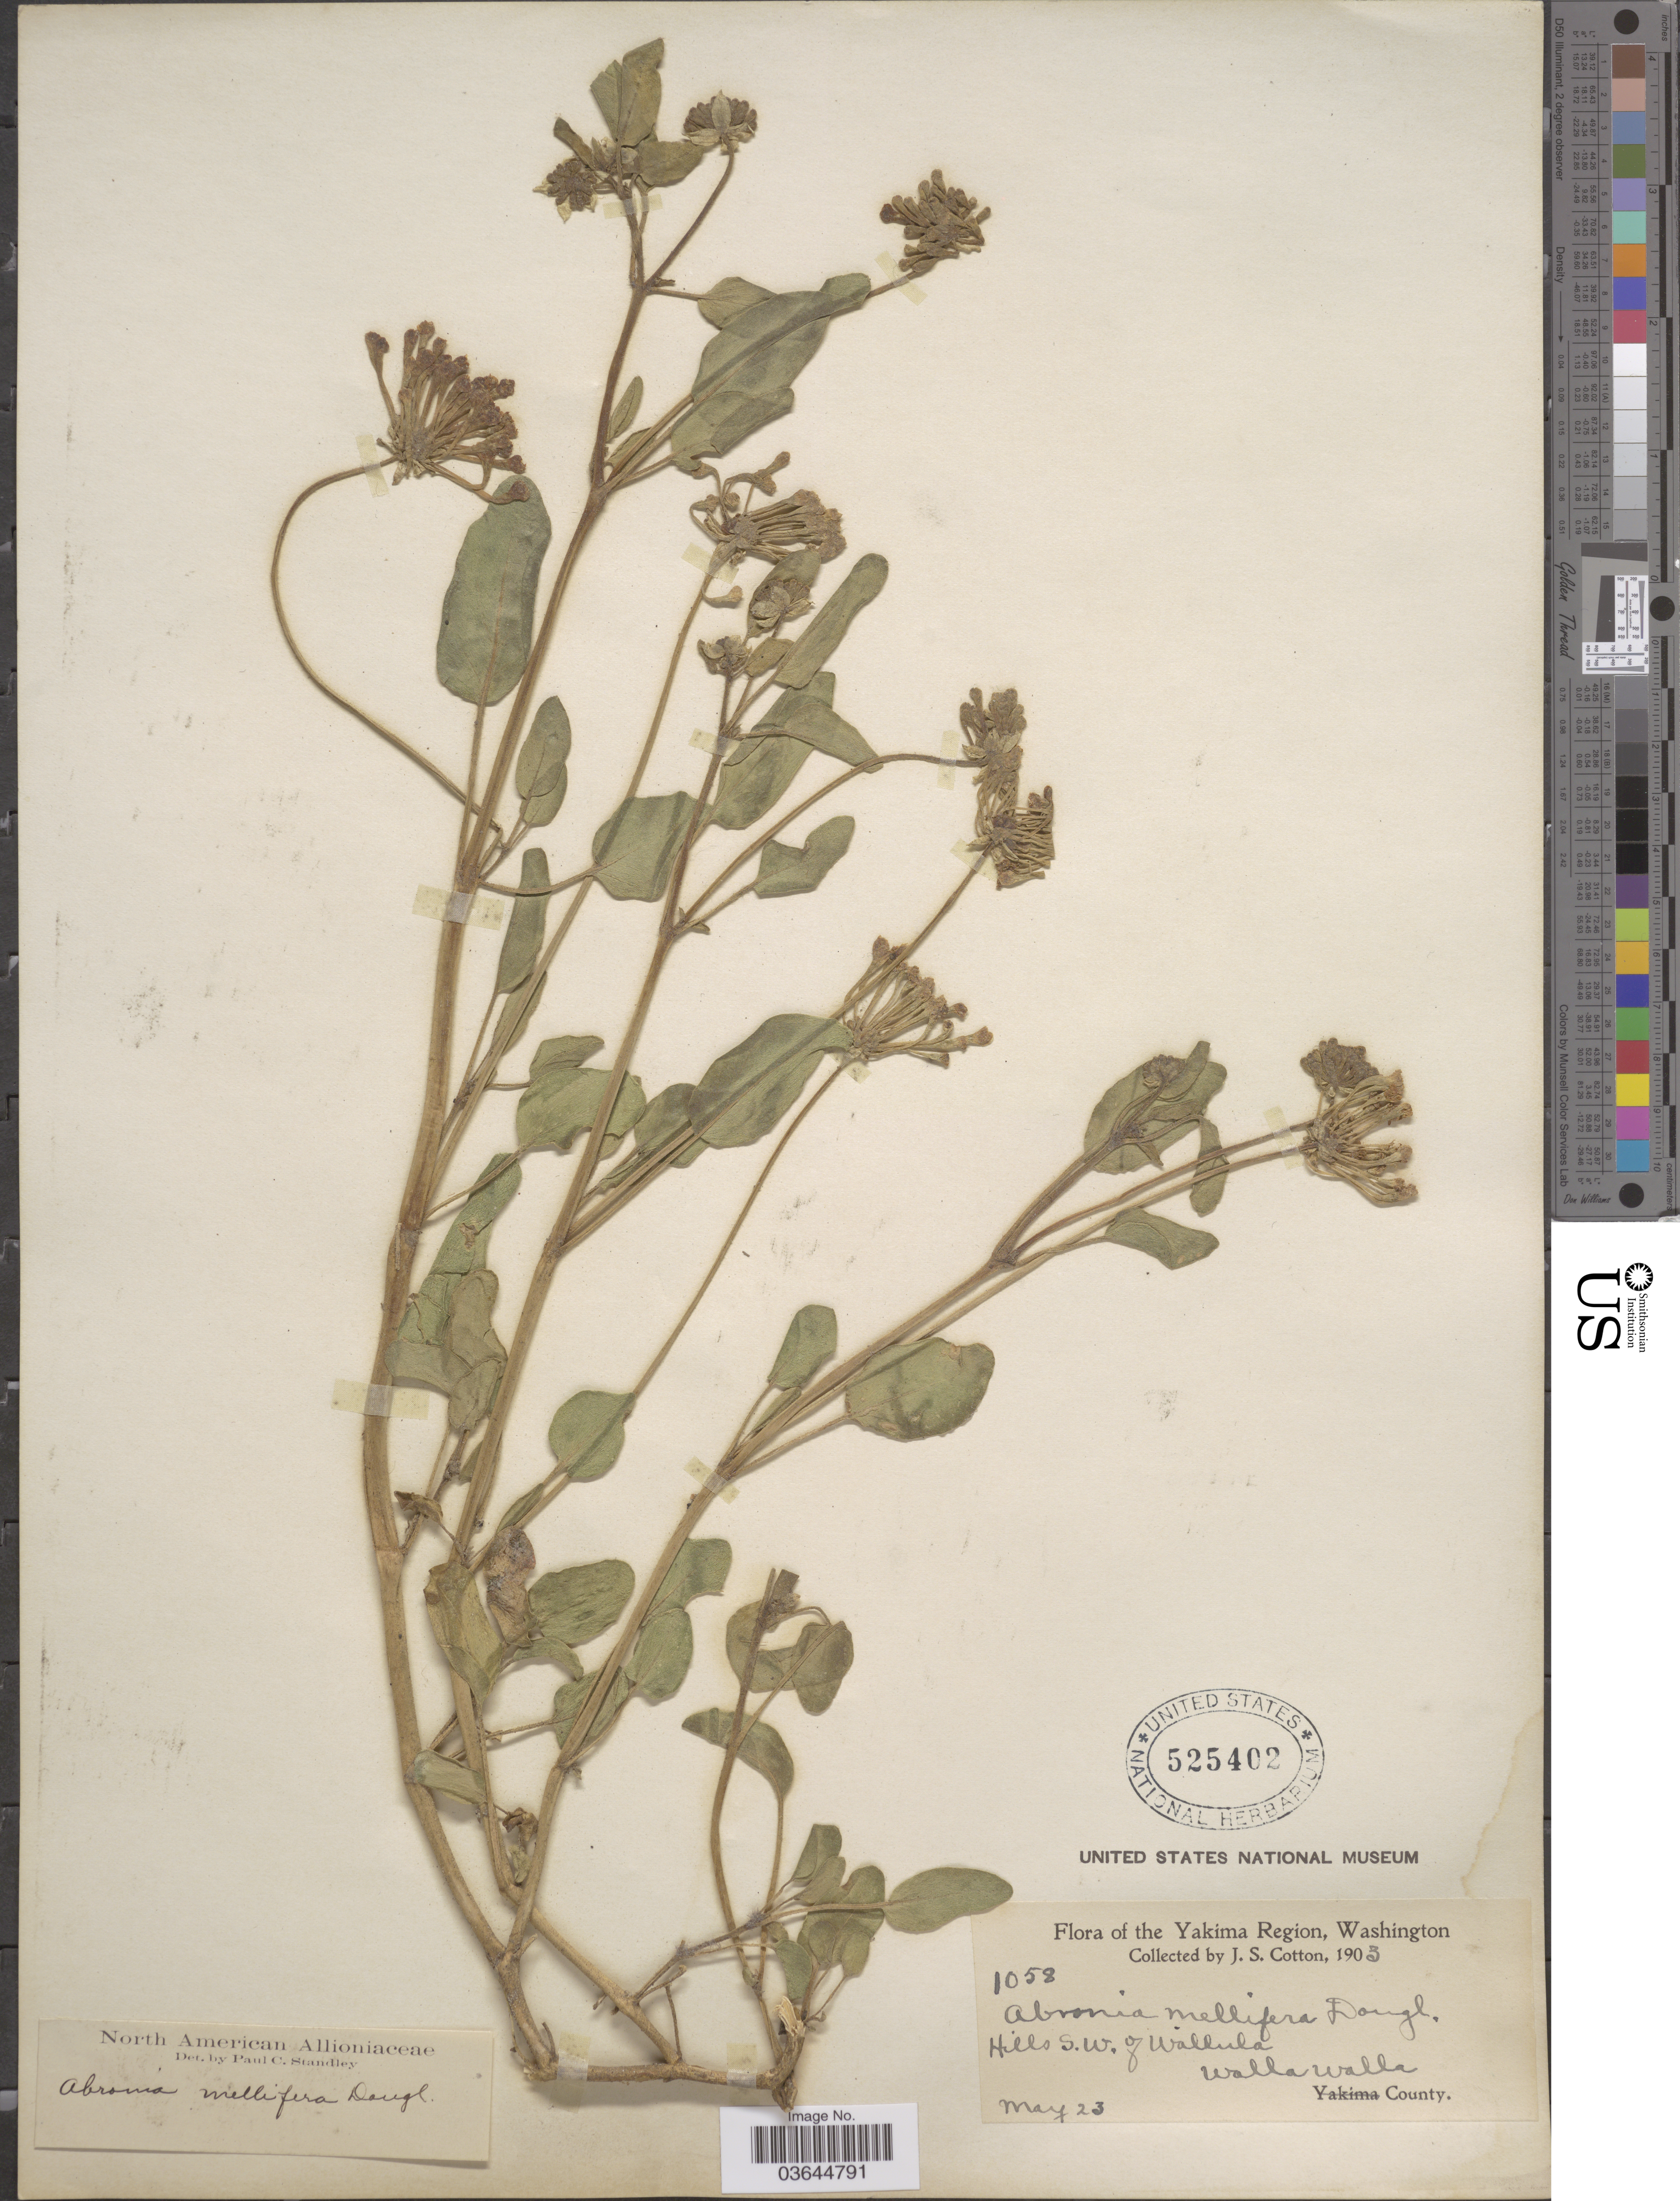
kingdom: Plantae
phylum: Tracheophyta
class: Magnoliopsida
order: Caryophyllales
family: Nyctaginaceae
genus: Abronia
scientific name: Abronia mellifera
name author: Douglas ex Hook.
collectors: J. S. Cotton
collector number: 1058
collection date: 1903-05-23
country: United States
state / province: Washington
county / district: Walla Walla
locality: Yakima Region. Hills S.W. of Wallula. Walla Walla County.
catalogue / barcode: US 525402